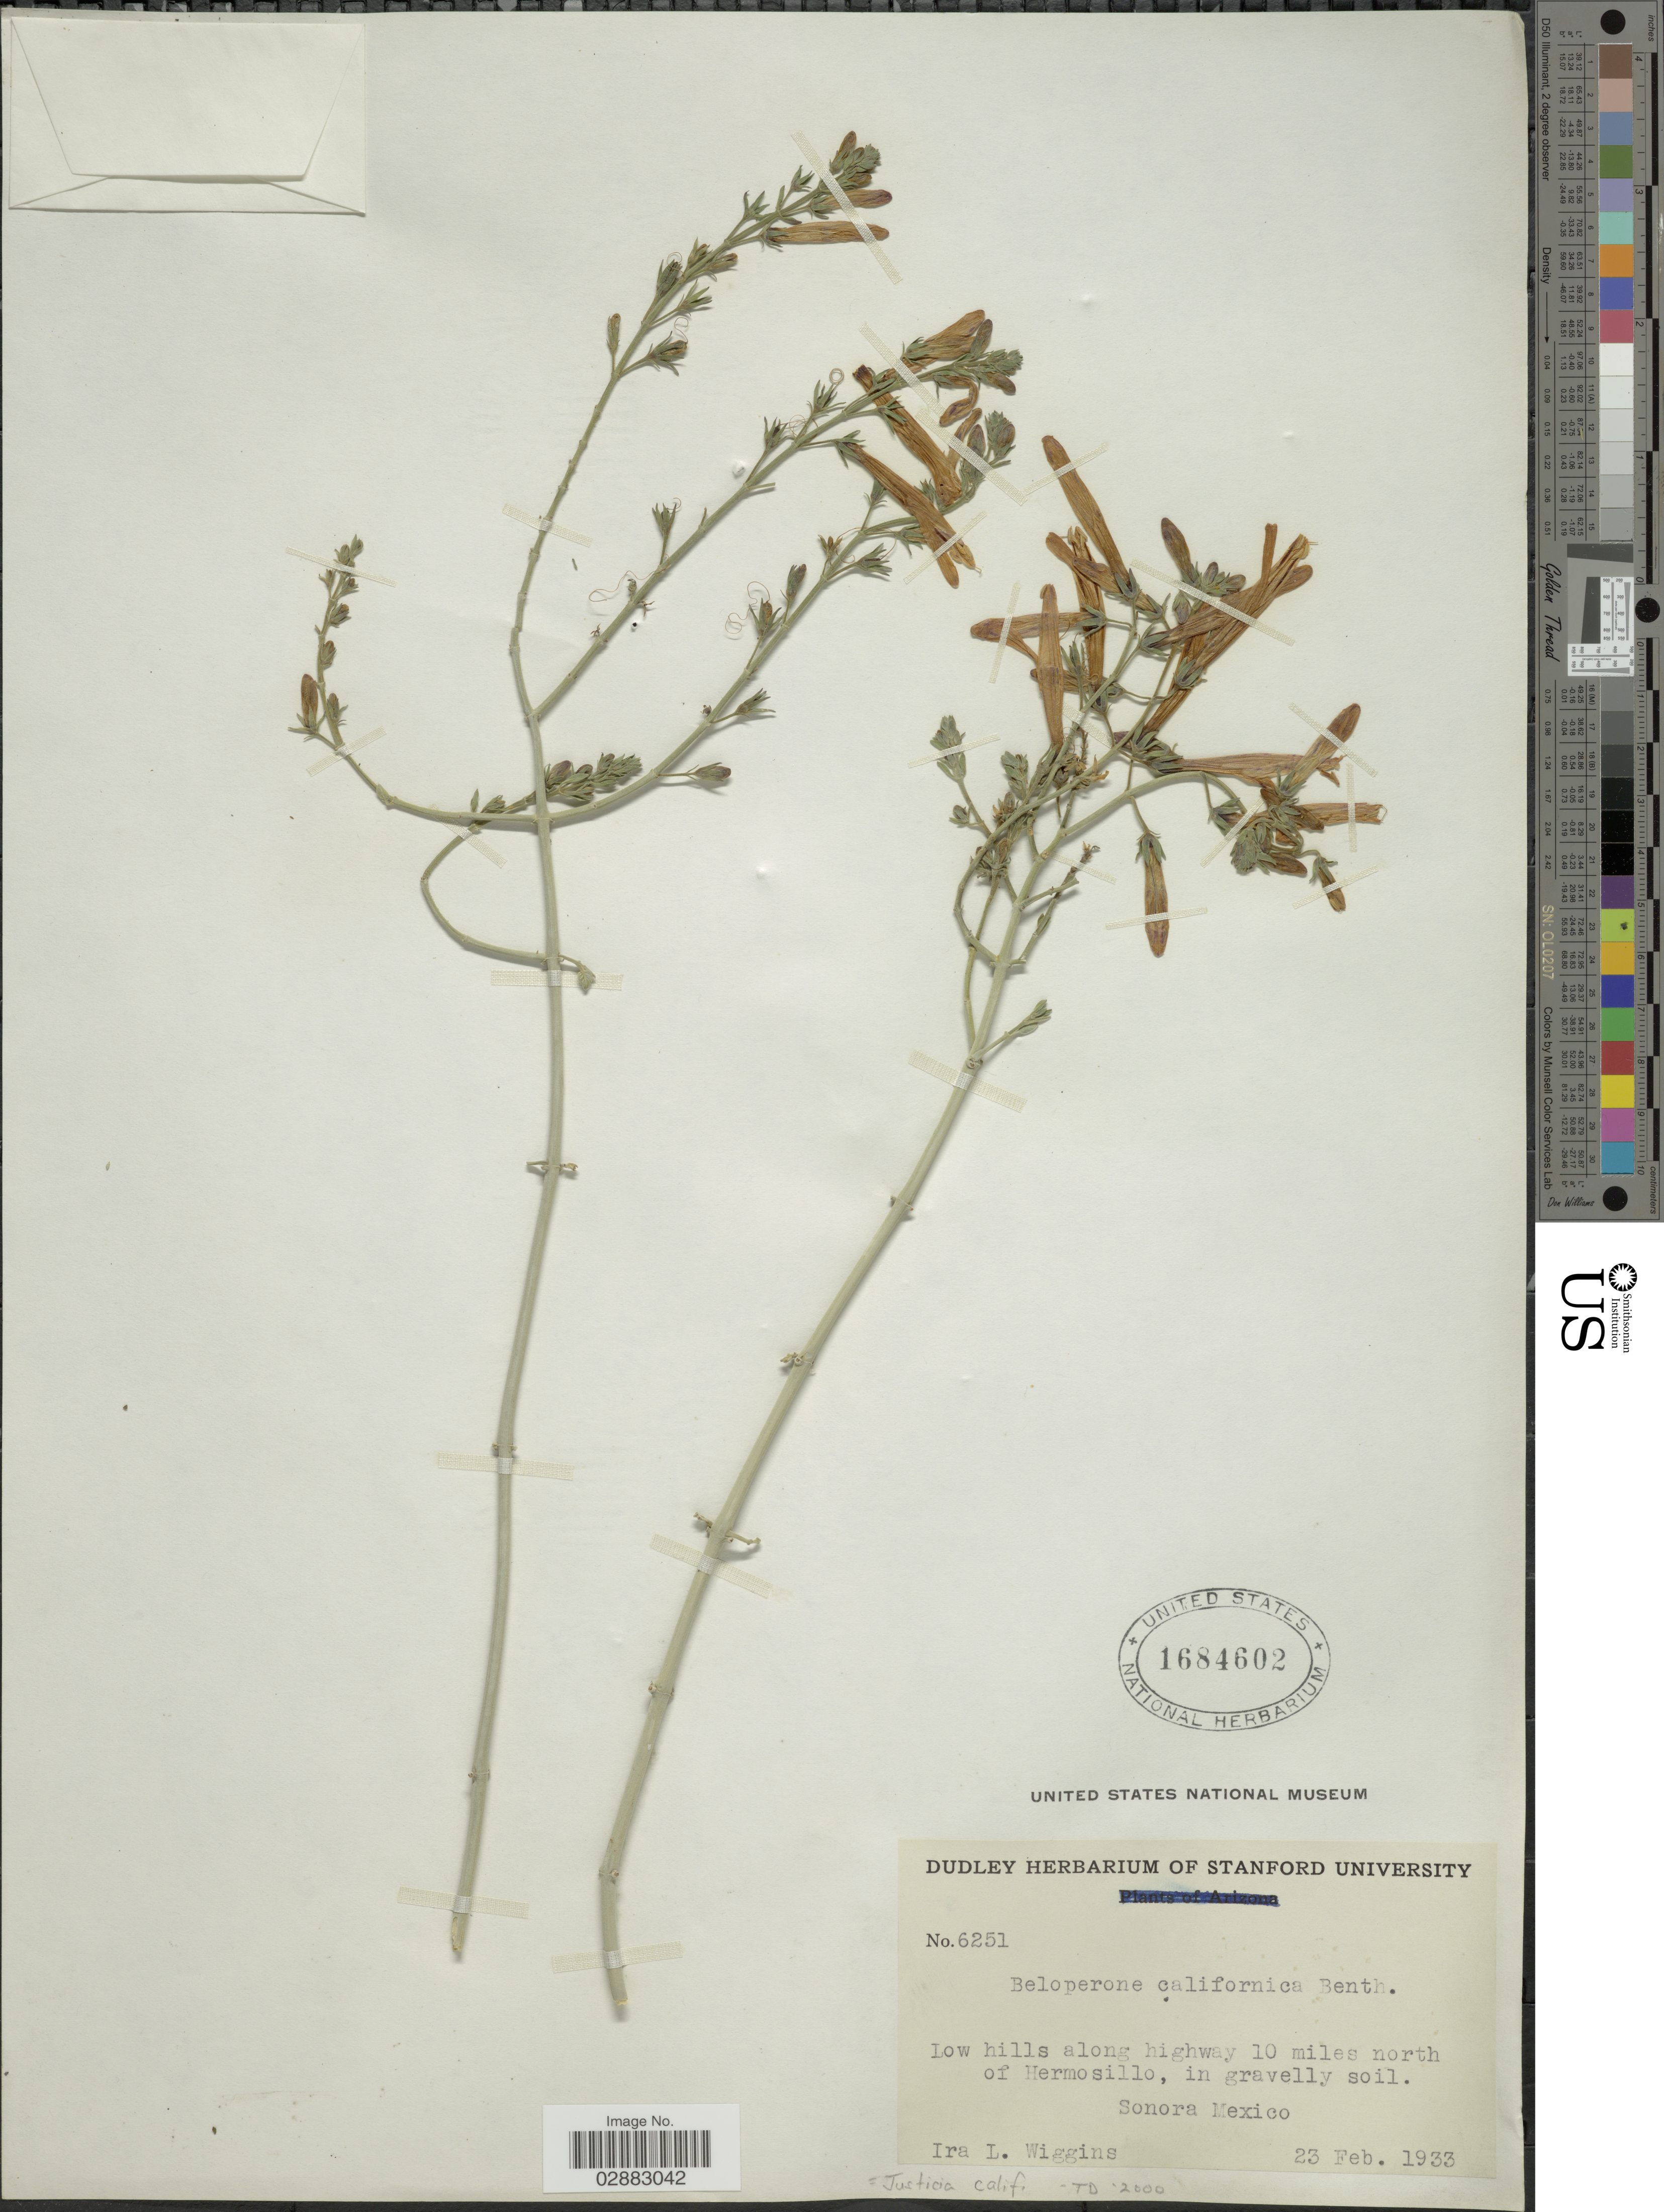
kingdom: Plantae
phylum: Tracheophyta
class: Magnoliopsida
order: Lamiales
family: Acanthaceae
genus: Beloperone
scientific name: Beloperone californica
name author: Benth.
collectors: I. L. Wiggins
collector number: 6251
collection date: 1933-02-23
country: Mexico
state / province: Sonora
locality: Low hills along highway 10 miles north of Hermosillo.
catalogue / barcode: US 1684602